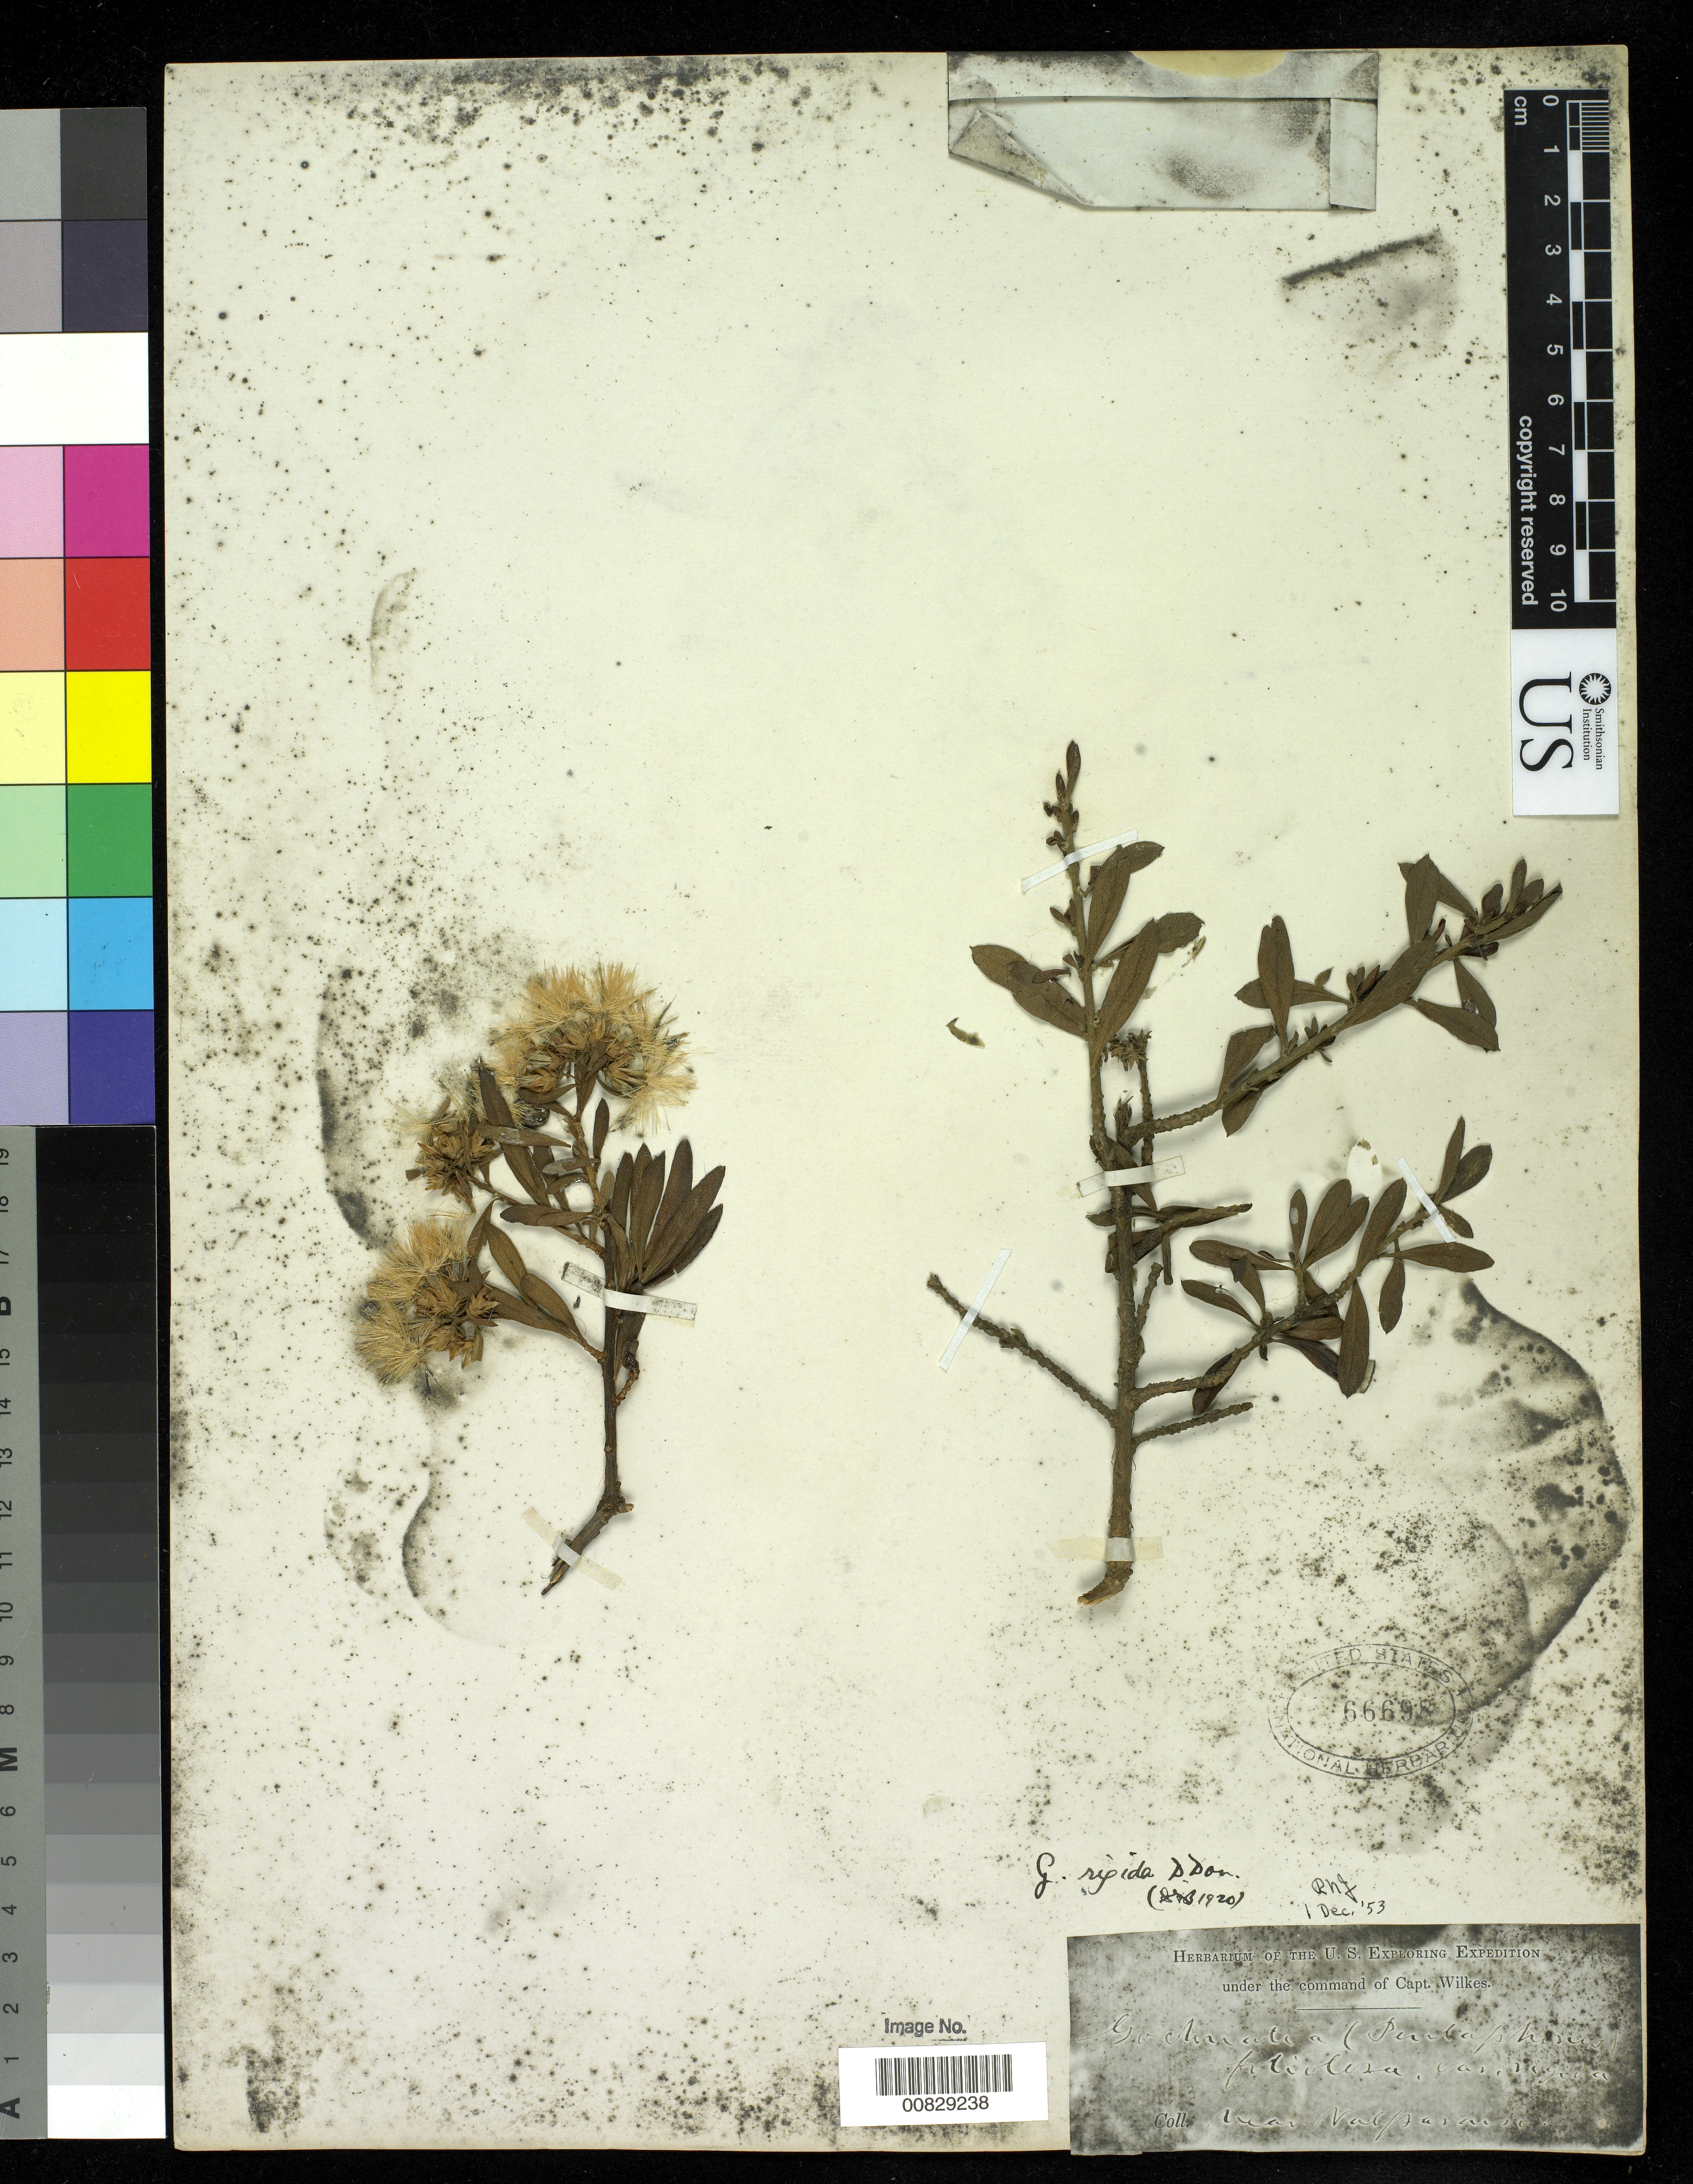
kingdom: Plantae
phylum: Tracheophyta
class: Magnoliopsida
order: Asterales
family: Asteraceae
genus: Gochnatia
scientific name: Gochnatia foliolosa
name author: (D. Don) D. Don ex Hook. & Arn.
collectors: Wilkes Explor. Exped.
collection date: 1838/1842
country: Chile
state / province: Valparaíso (V)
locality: Near Valparaiso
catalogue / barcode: US 66698